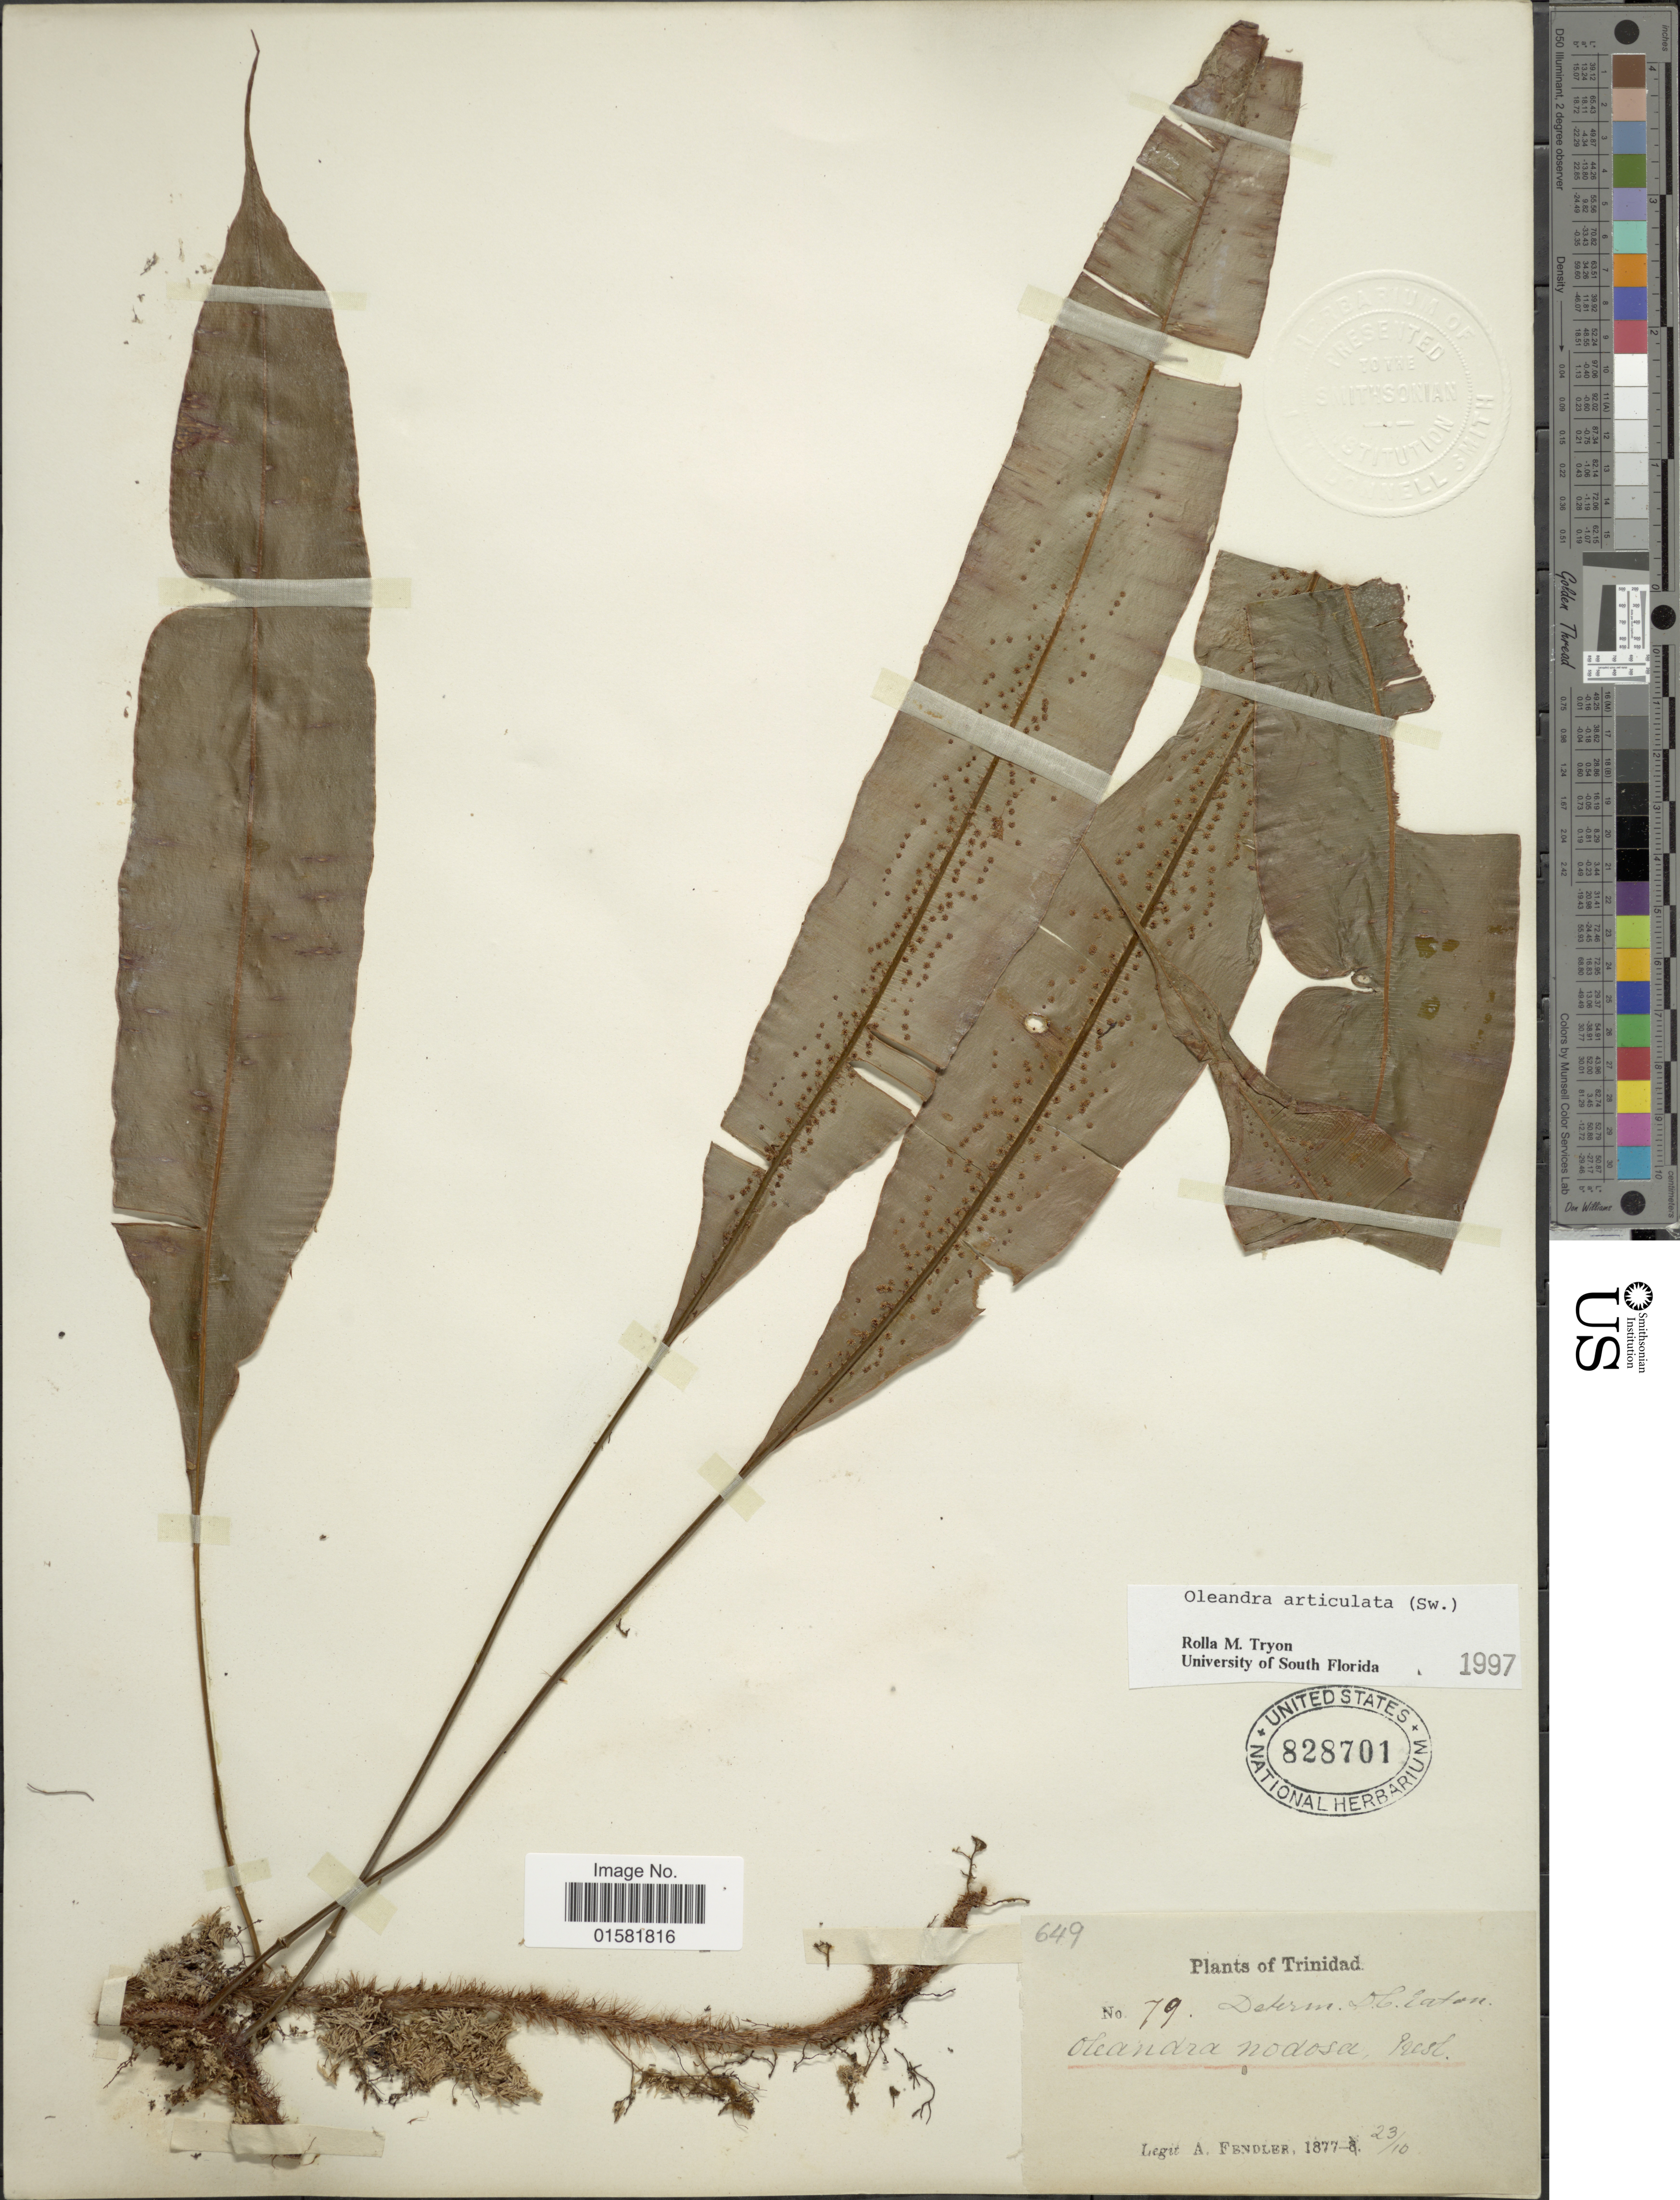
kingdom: Plantae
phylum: Tracheophyta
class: Polypodiopsida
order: Polypodiales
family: Oleandraceae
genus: Oleandra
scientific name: Oleandra articulata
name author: (Sw.) C. Presl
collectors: A. Fendler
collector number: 79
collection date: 1877-10-23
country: Trinidad and Tobago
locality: Trinidad.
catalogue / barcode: US 828701